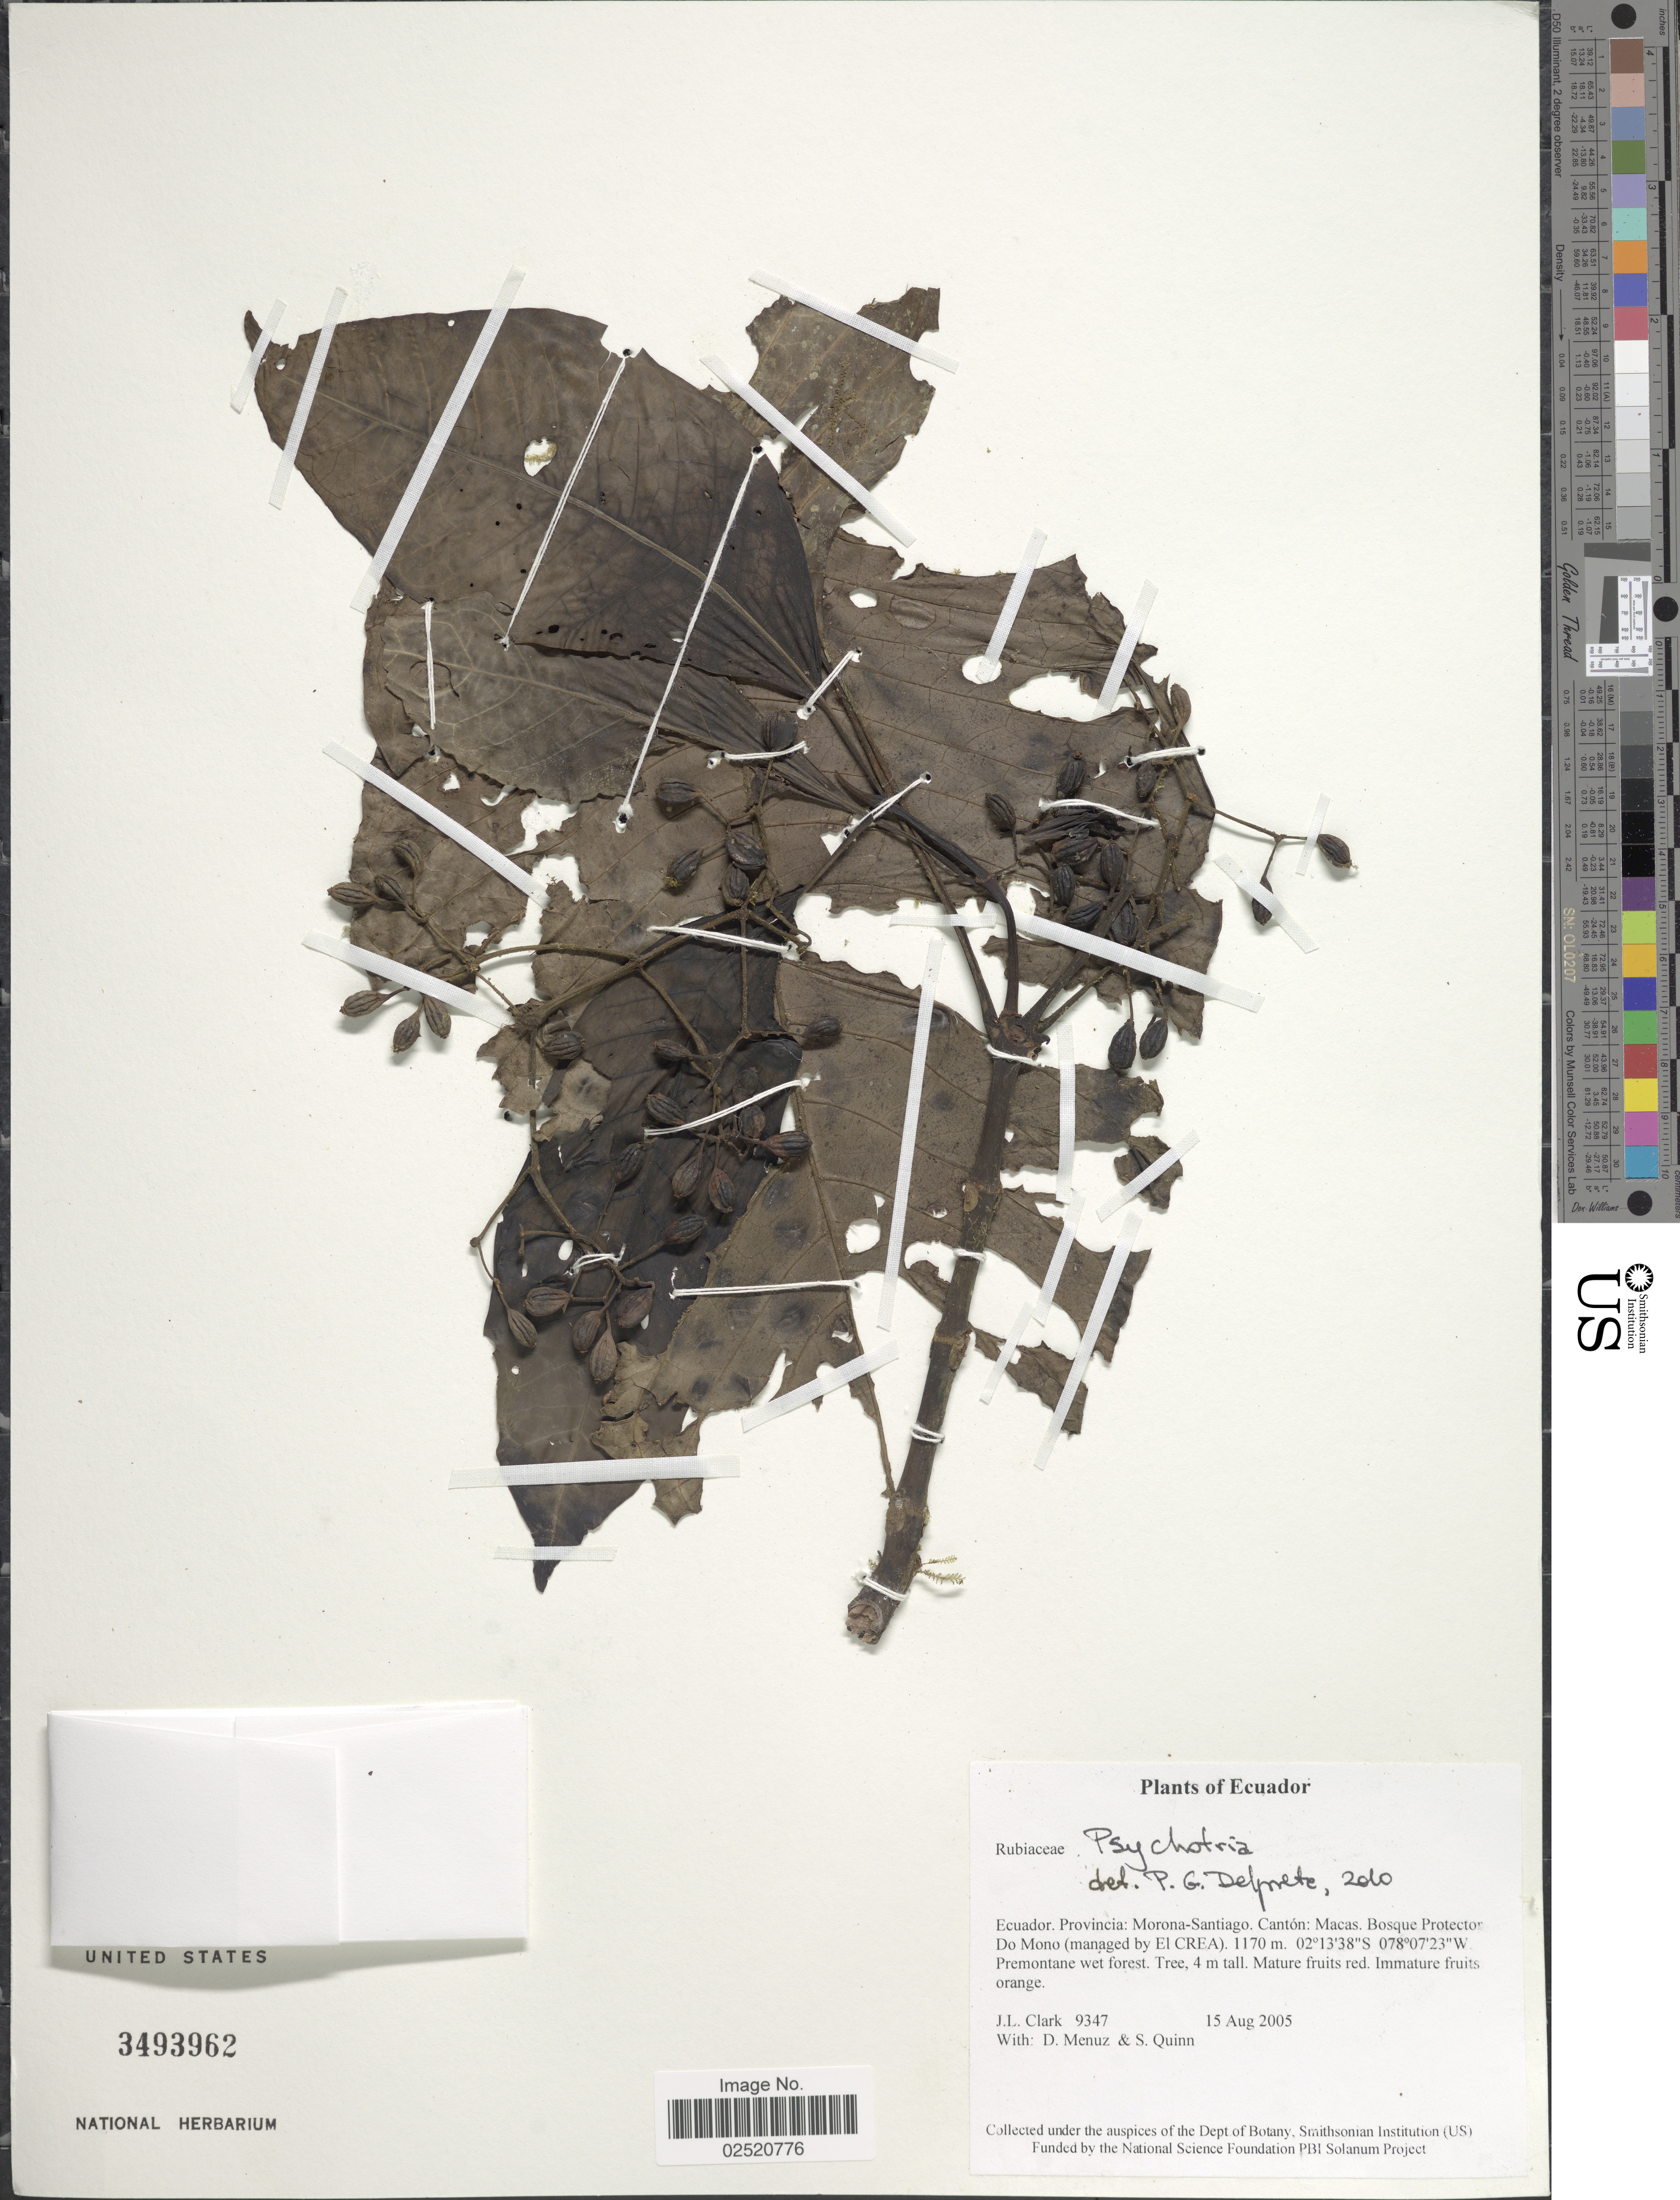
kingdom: Plantae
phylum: Tracheophyta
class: Magnoliopsida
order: Gentianales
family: Rubiaceae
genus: Psychotria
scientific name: Psychotria sp.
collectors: J. L. Clark, D. Menuz & S. Quinn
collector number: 9347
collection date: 2005-08-15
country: Ecuador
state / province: Morona-Santiago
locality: Canton: Macas, Bosque Protector Do Mono (managed by EL CREA)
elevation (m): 1170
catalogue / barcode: US 3493962